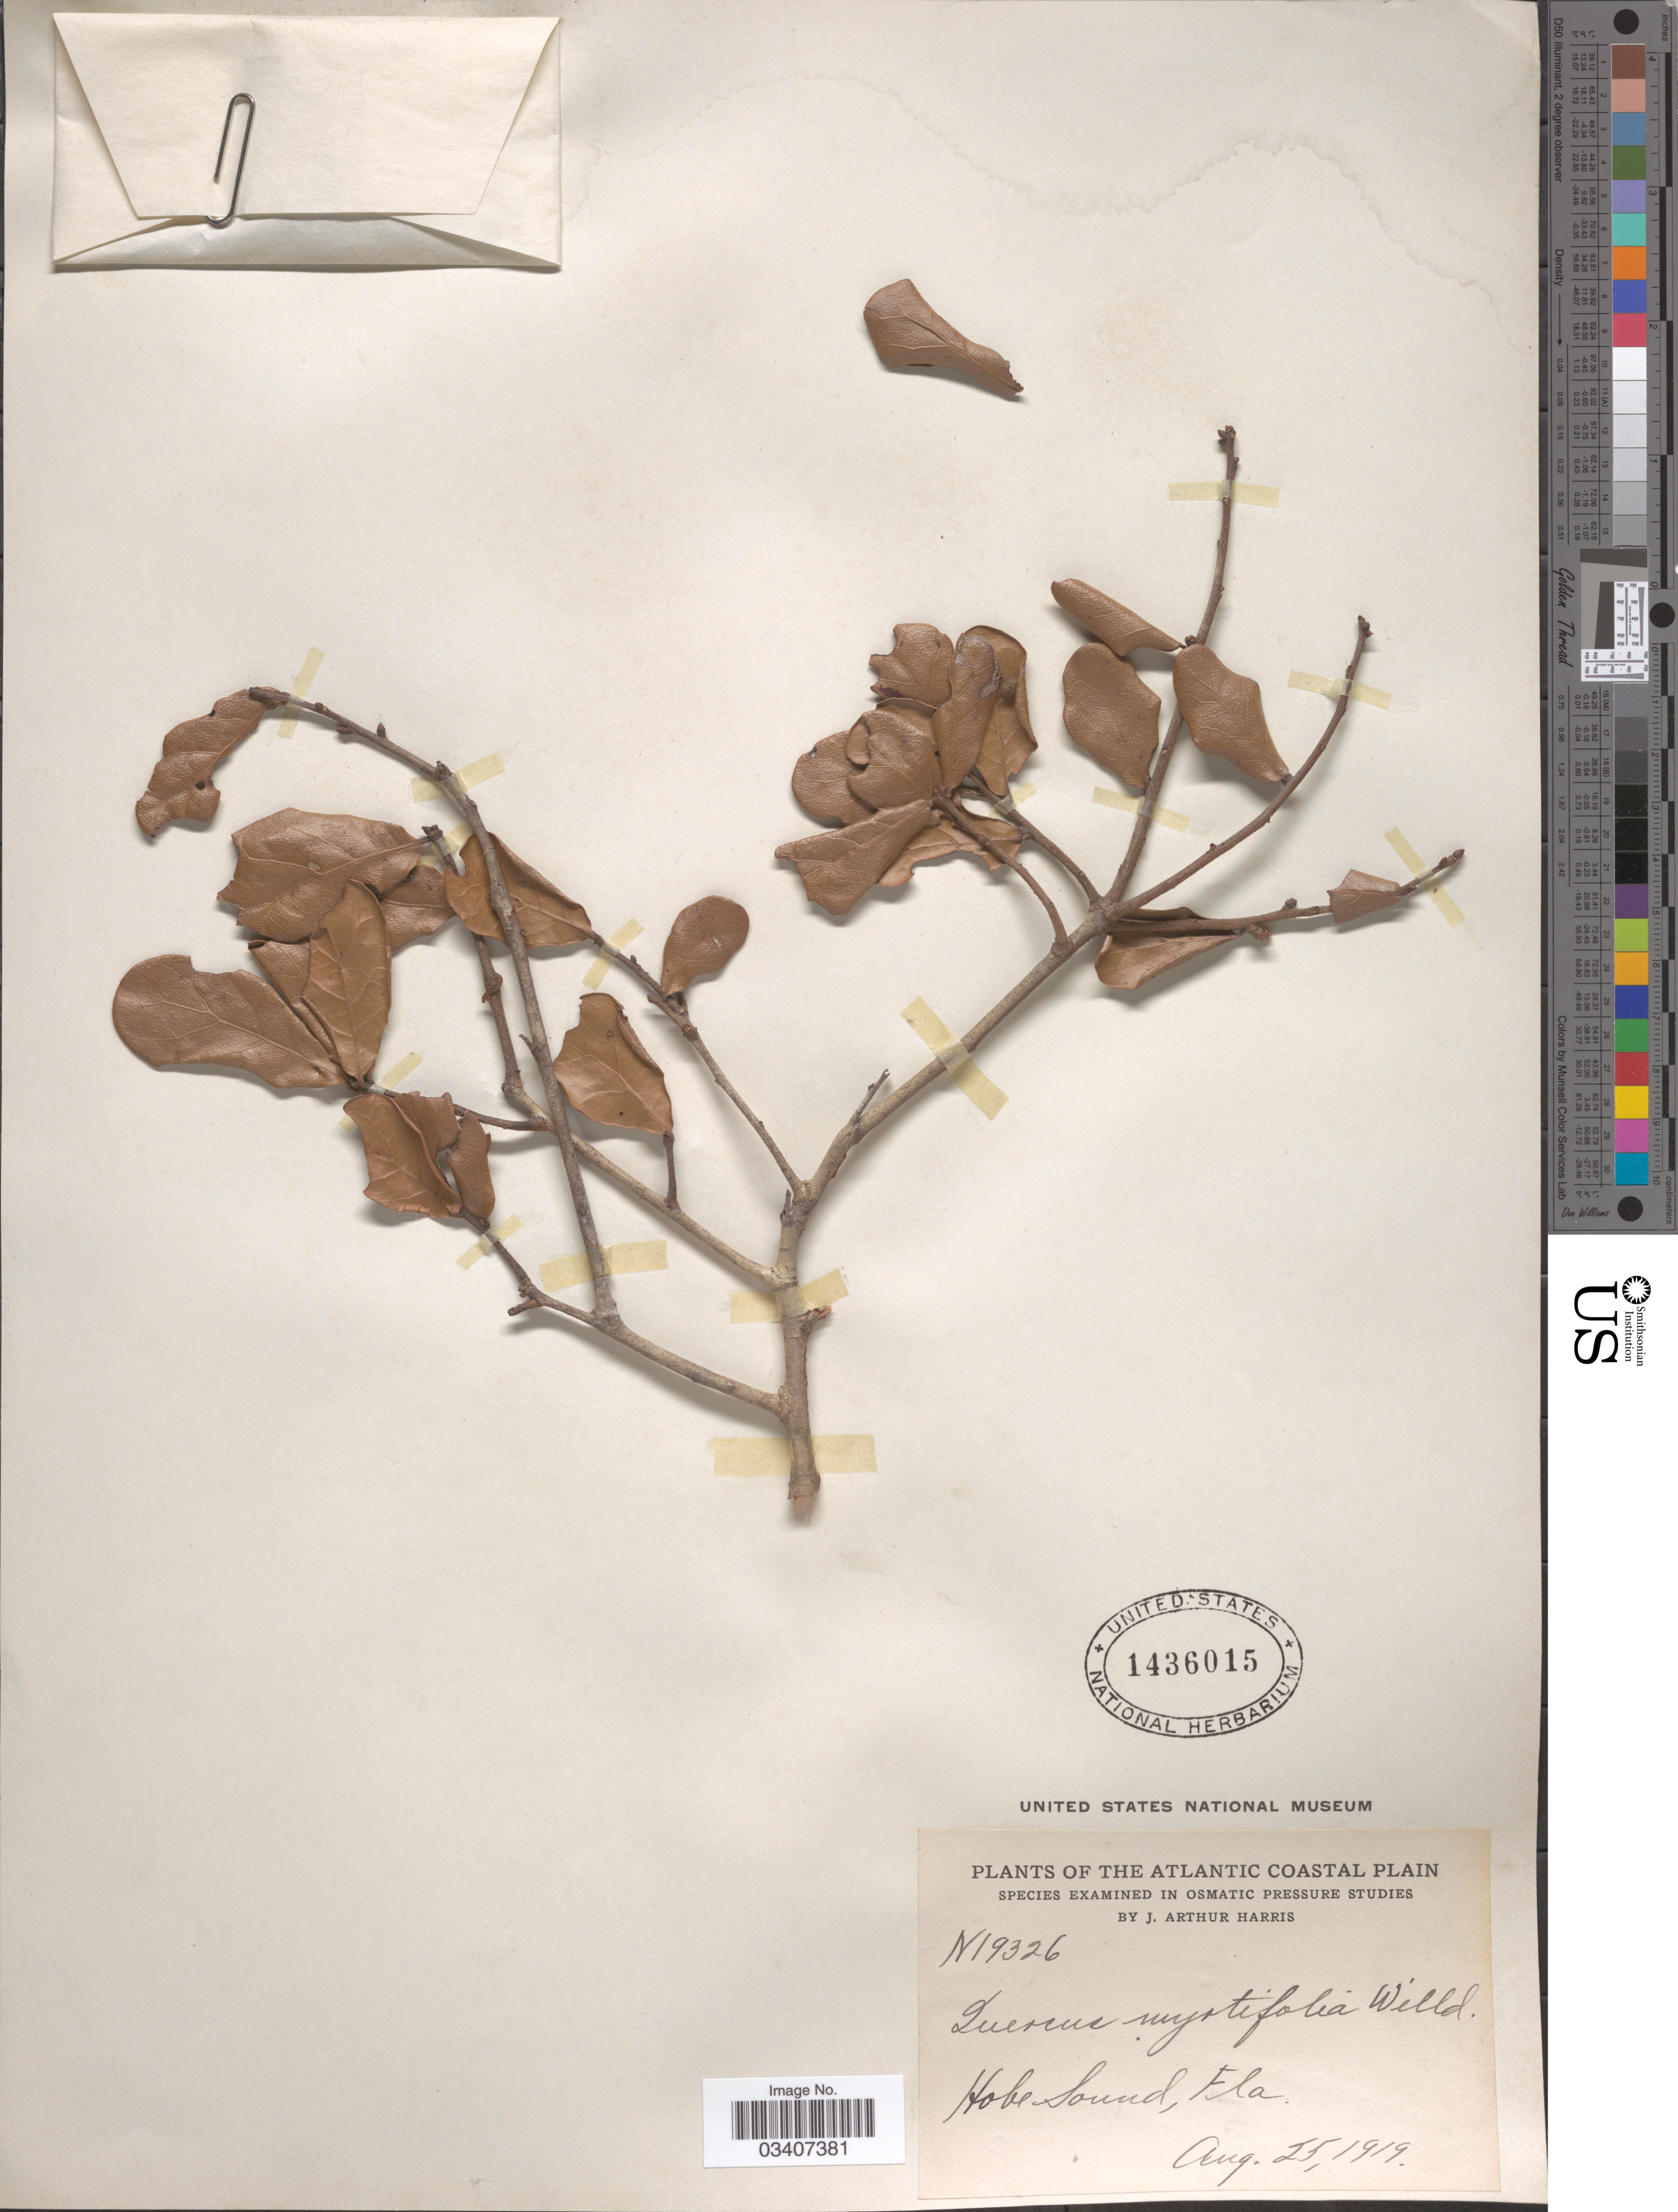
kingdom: Plantae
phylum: Tracheophyta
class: Magnoliopsida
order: Fagales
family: Fagaceae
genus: Quercus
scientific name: Quercus myrtifolia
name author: Willd.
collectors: J. A. Harris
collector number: N19326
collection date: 1919-08-25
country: United States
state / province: Florida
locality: The Atlantic Coastal Plain. Hobe Sound.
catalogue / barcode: US 1436015